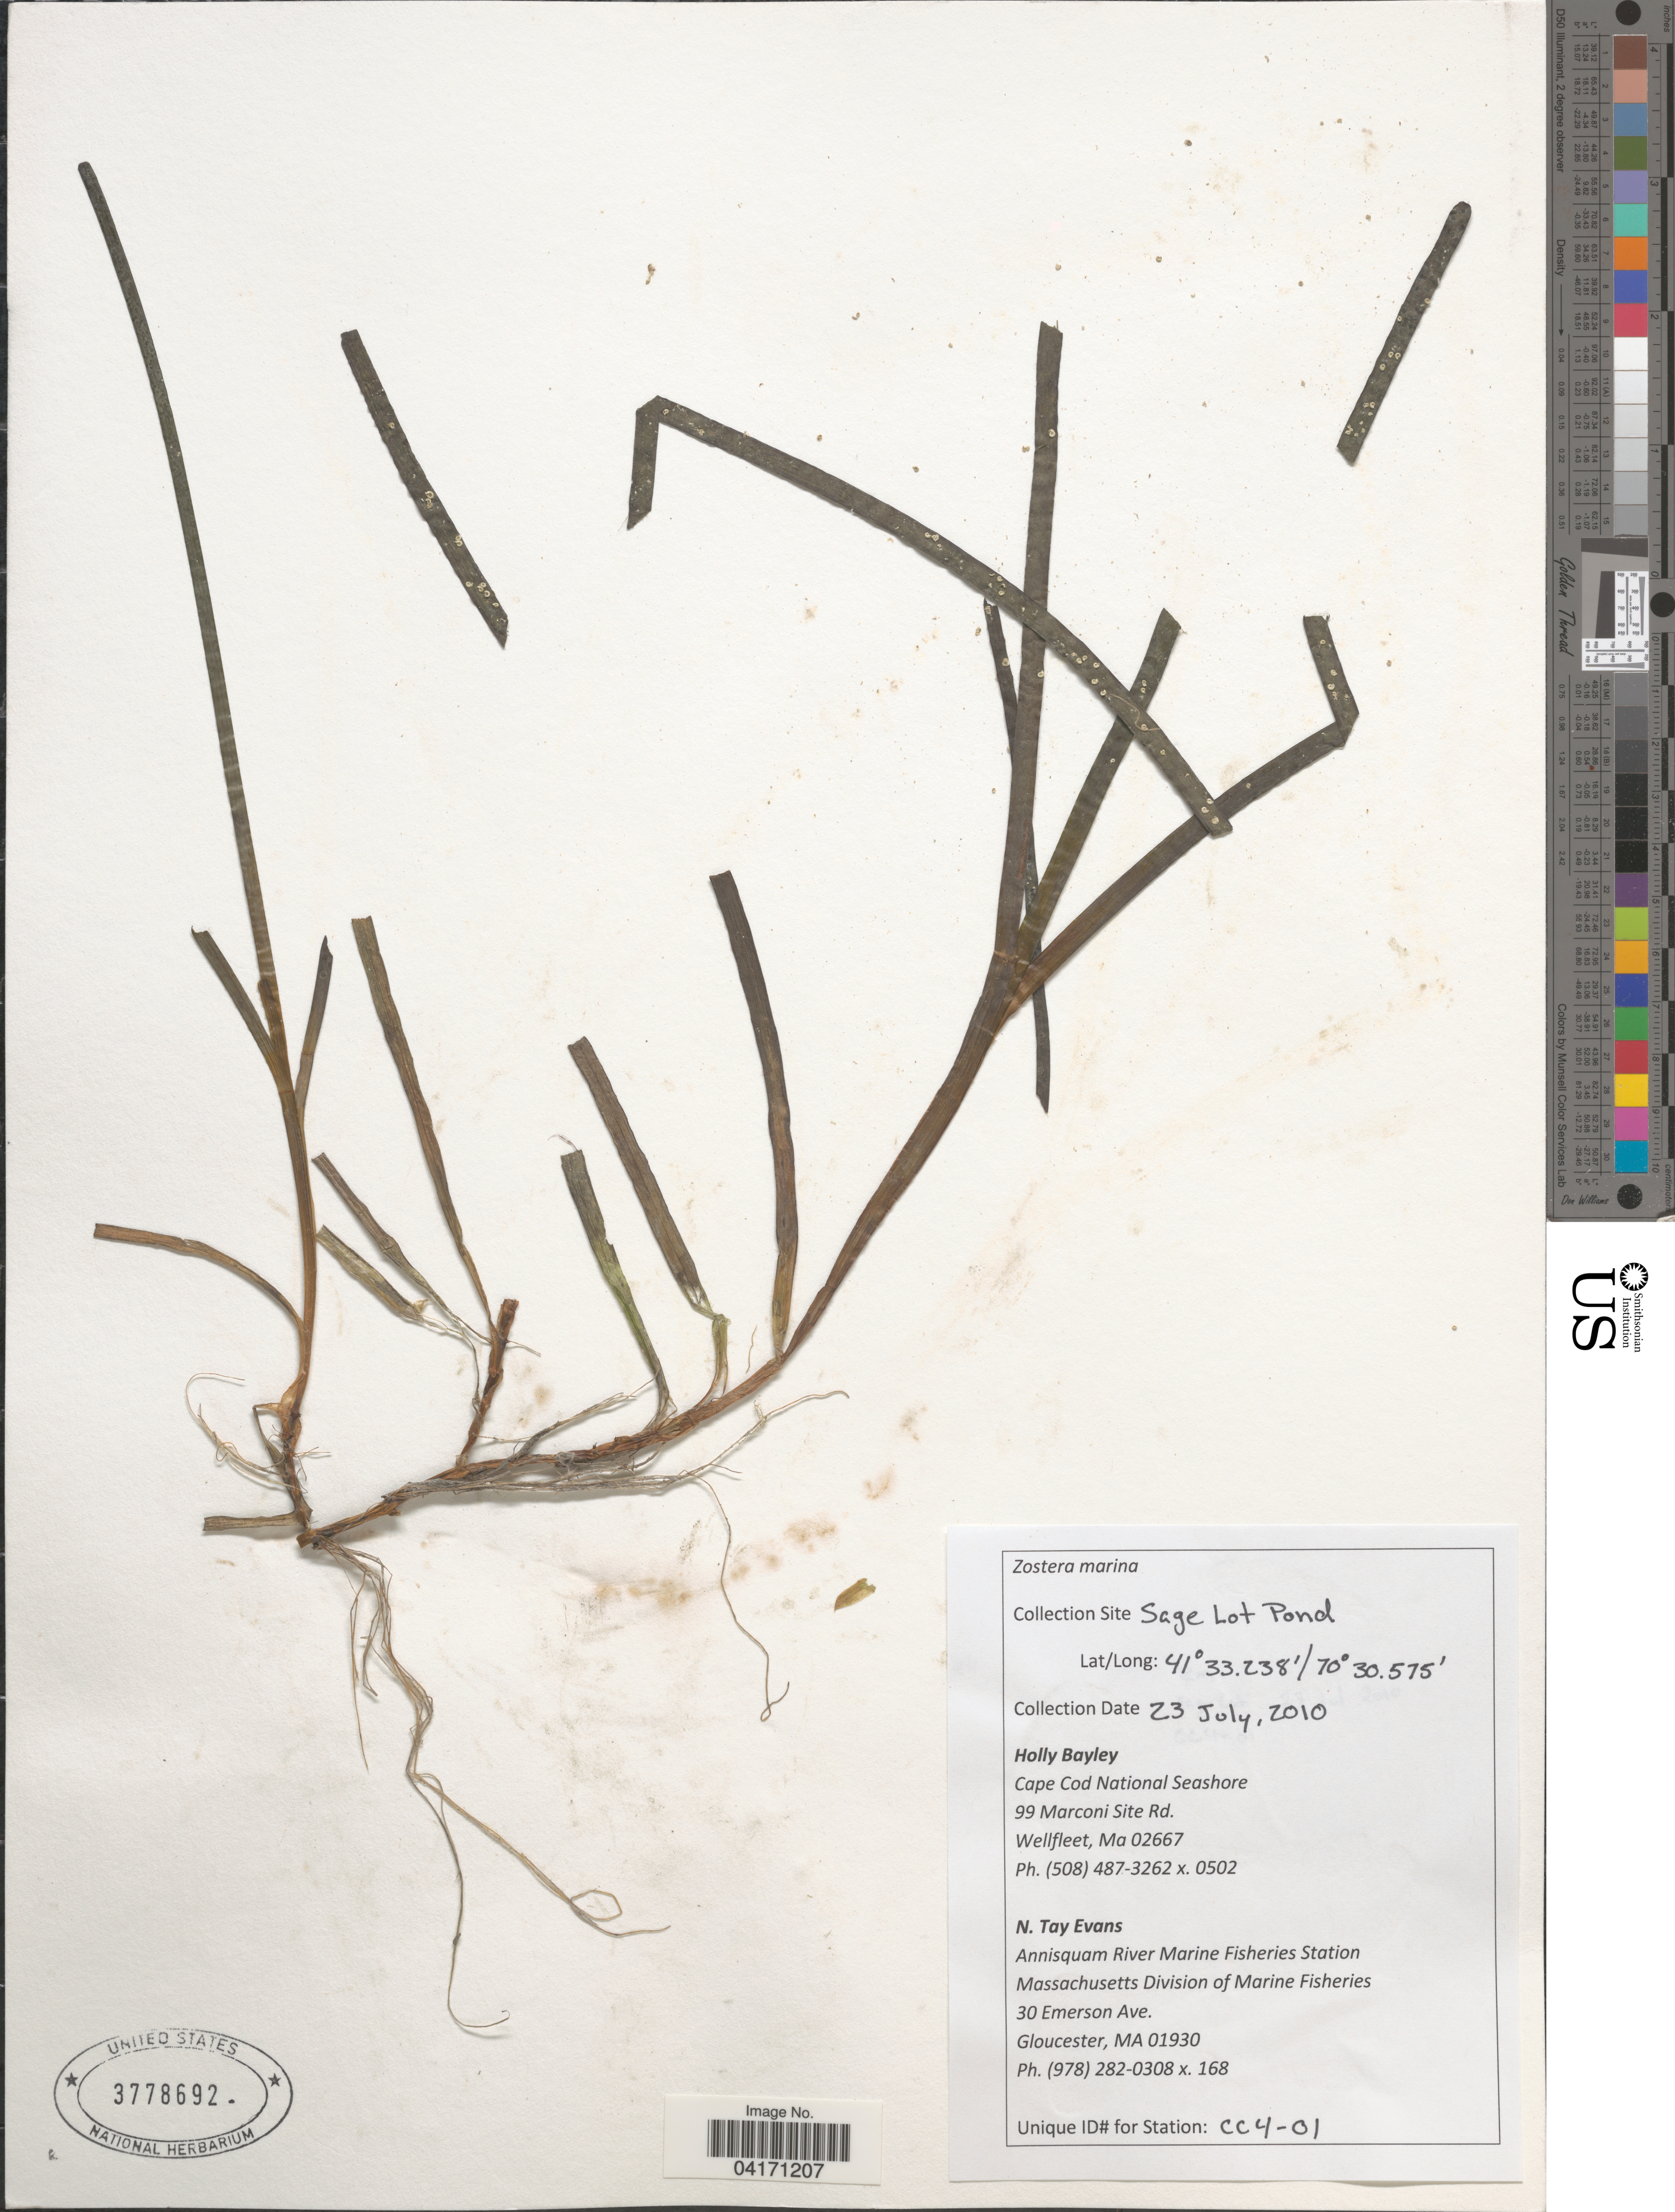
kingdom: Plantae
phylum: Tracheophyta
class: Liliopsida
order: Alismatales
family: Zosteraceae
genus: Zostera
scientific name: Zostera marina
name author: L.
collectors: H. Bayley & N. Evans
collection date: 2010-07-23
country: United States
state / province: Massachusetts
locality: Sage Lot Pond.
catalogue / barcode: US 3778692